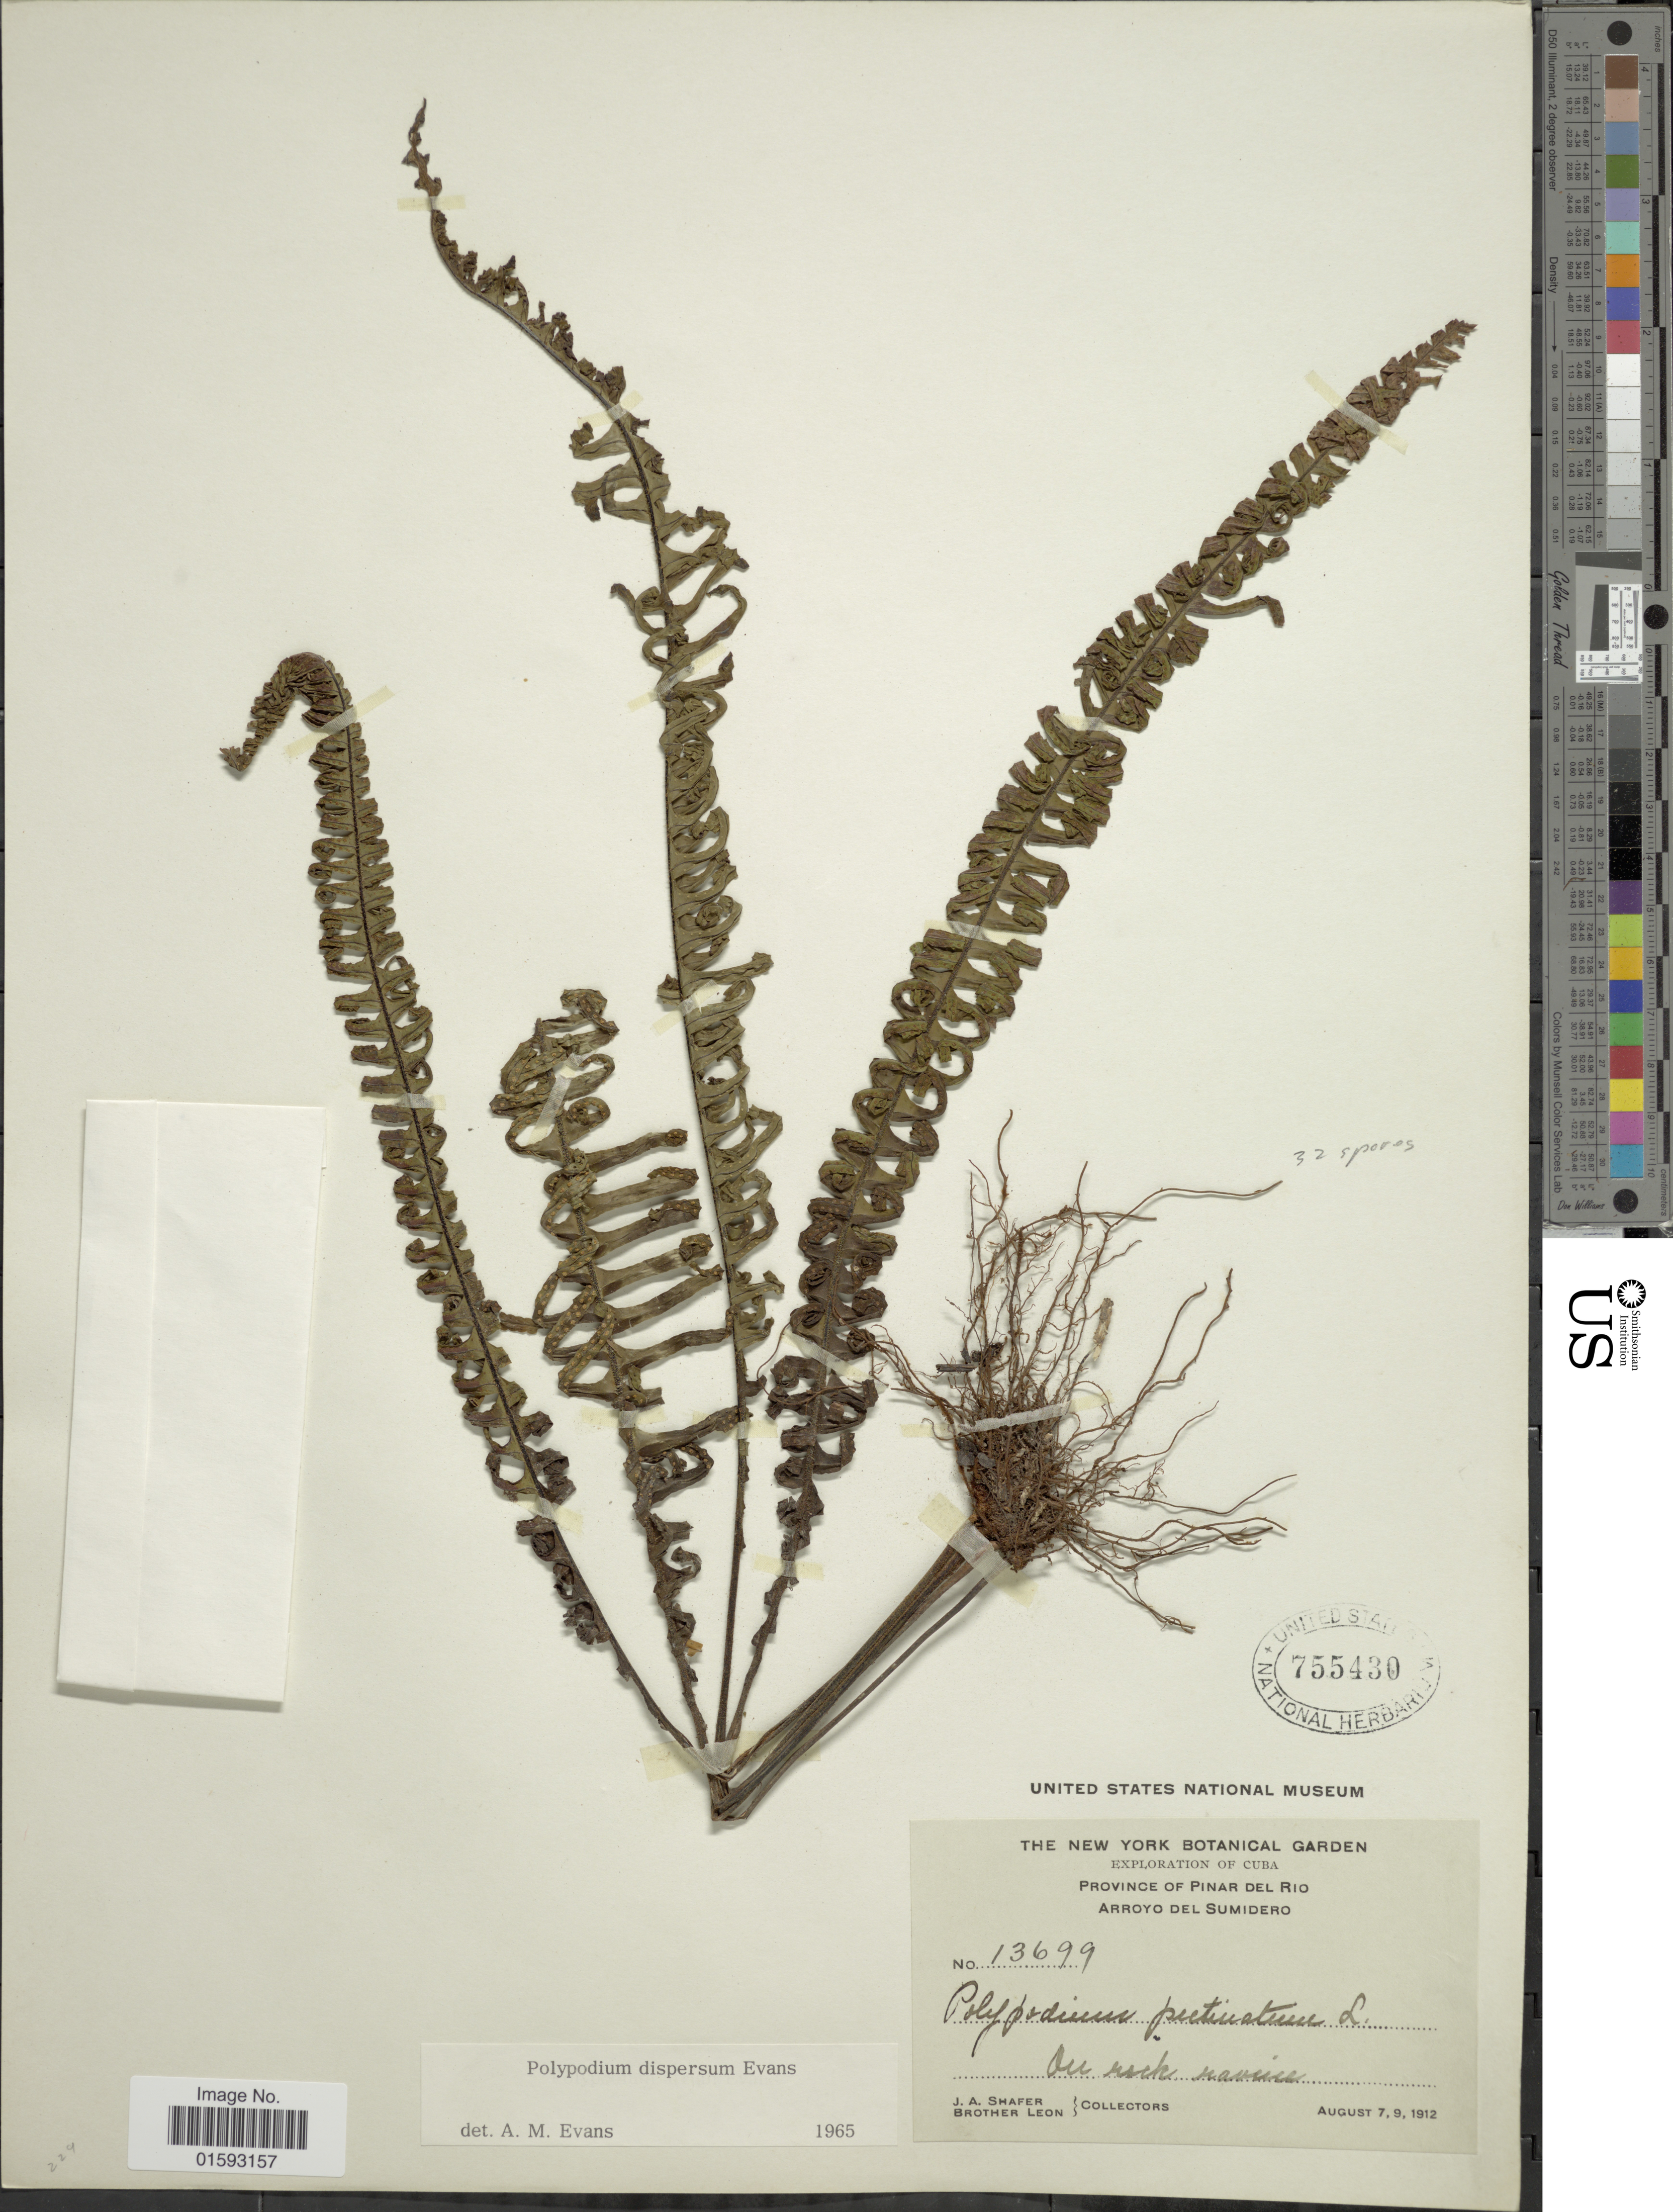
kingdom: Plantae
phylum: Tracheophyta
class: Polypodiopsida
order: Polypodiales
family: Polypodiaceae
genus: Pecluma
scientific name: Pecluma dispersa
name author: (A.M. Evans) M.G. Price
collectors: J. A. Shafer & Bro. León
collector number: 13699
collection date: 1912-08-07/1912-08-09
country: Cuba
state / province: Pinar del Río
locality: Arroyo del Sumidero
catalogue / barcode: US 755430